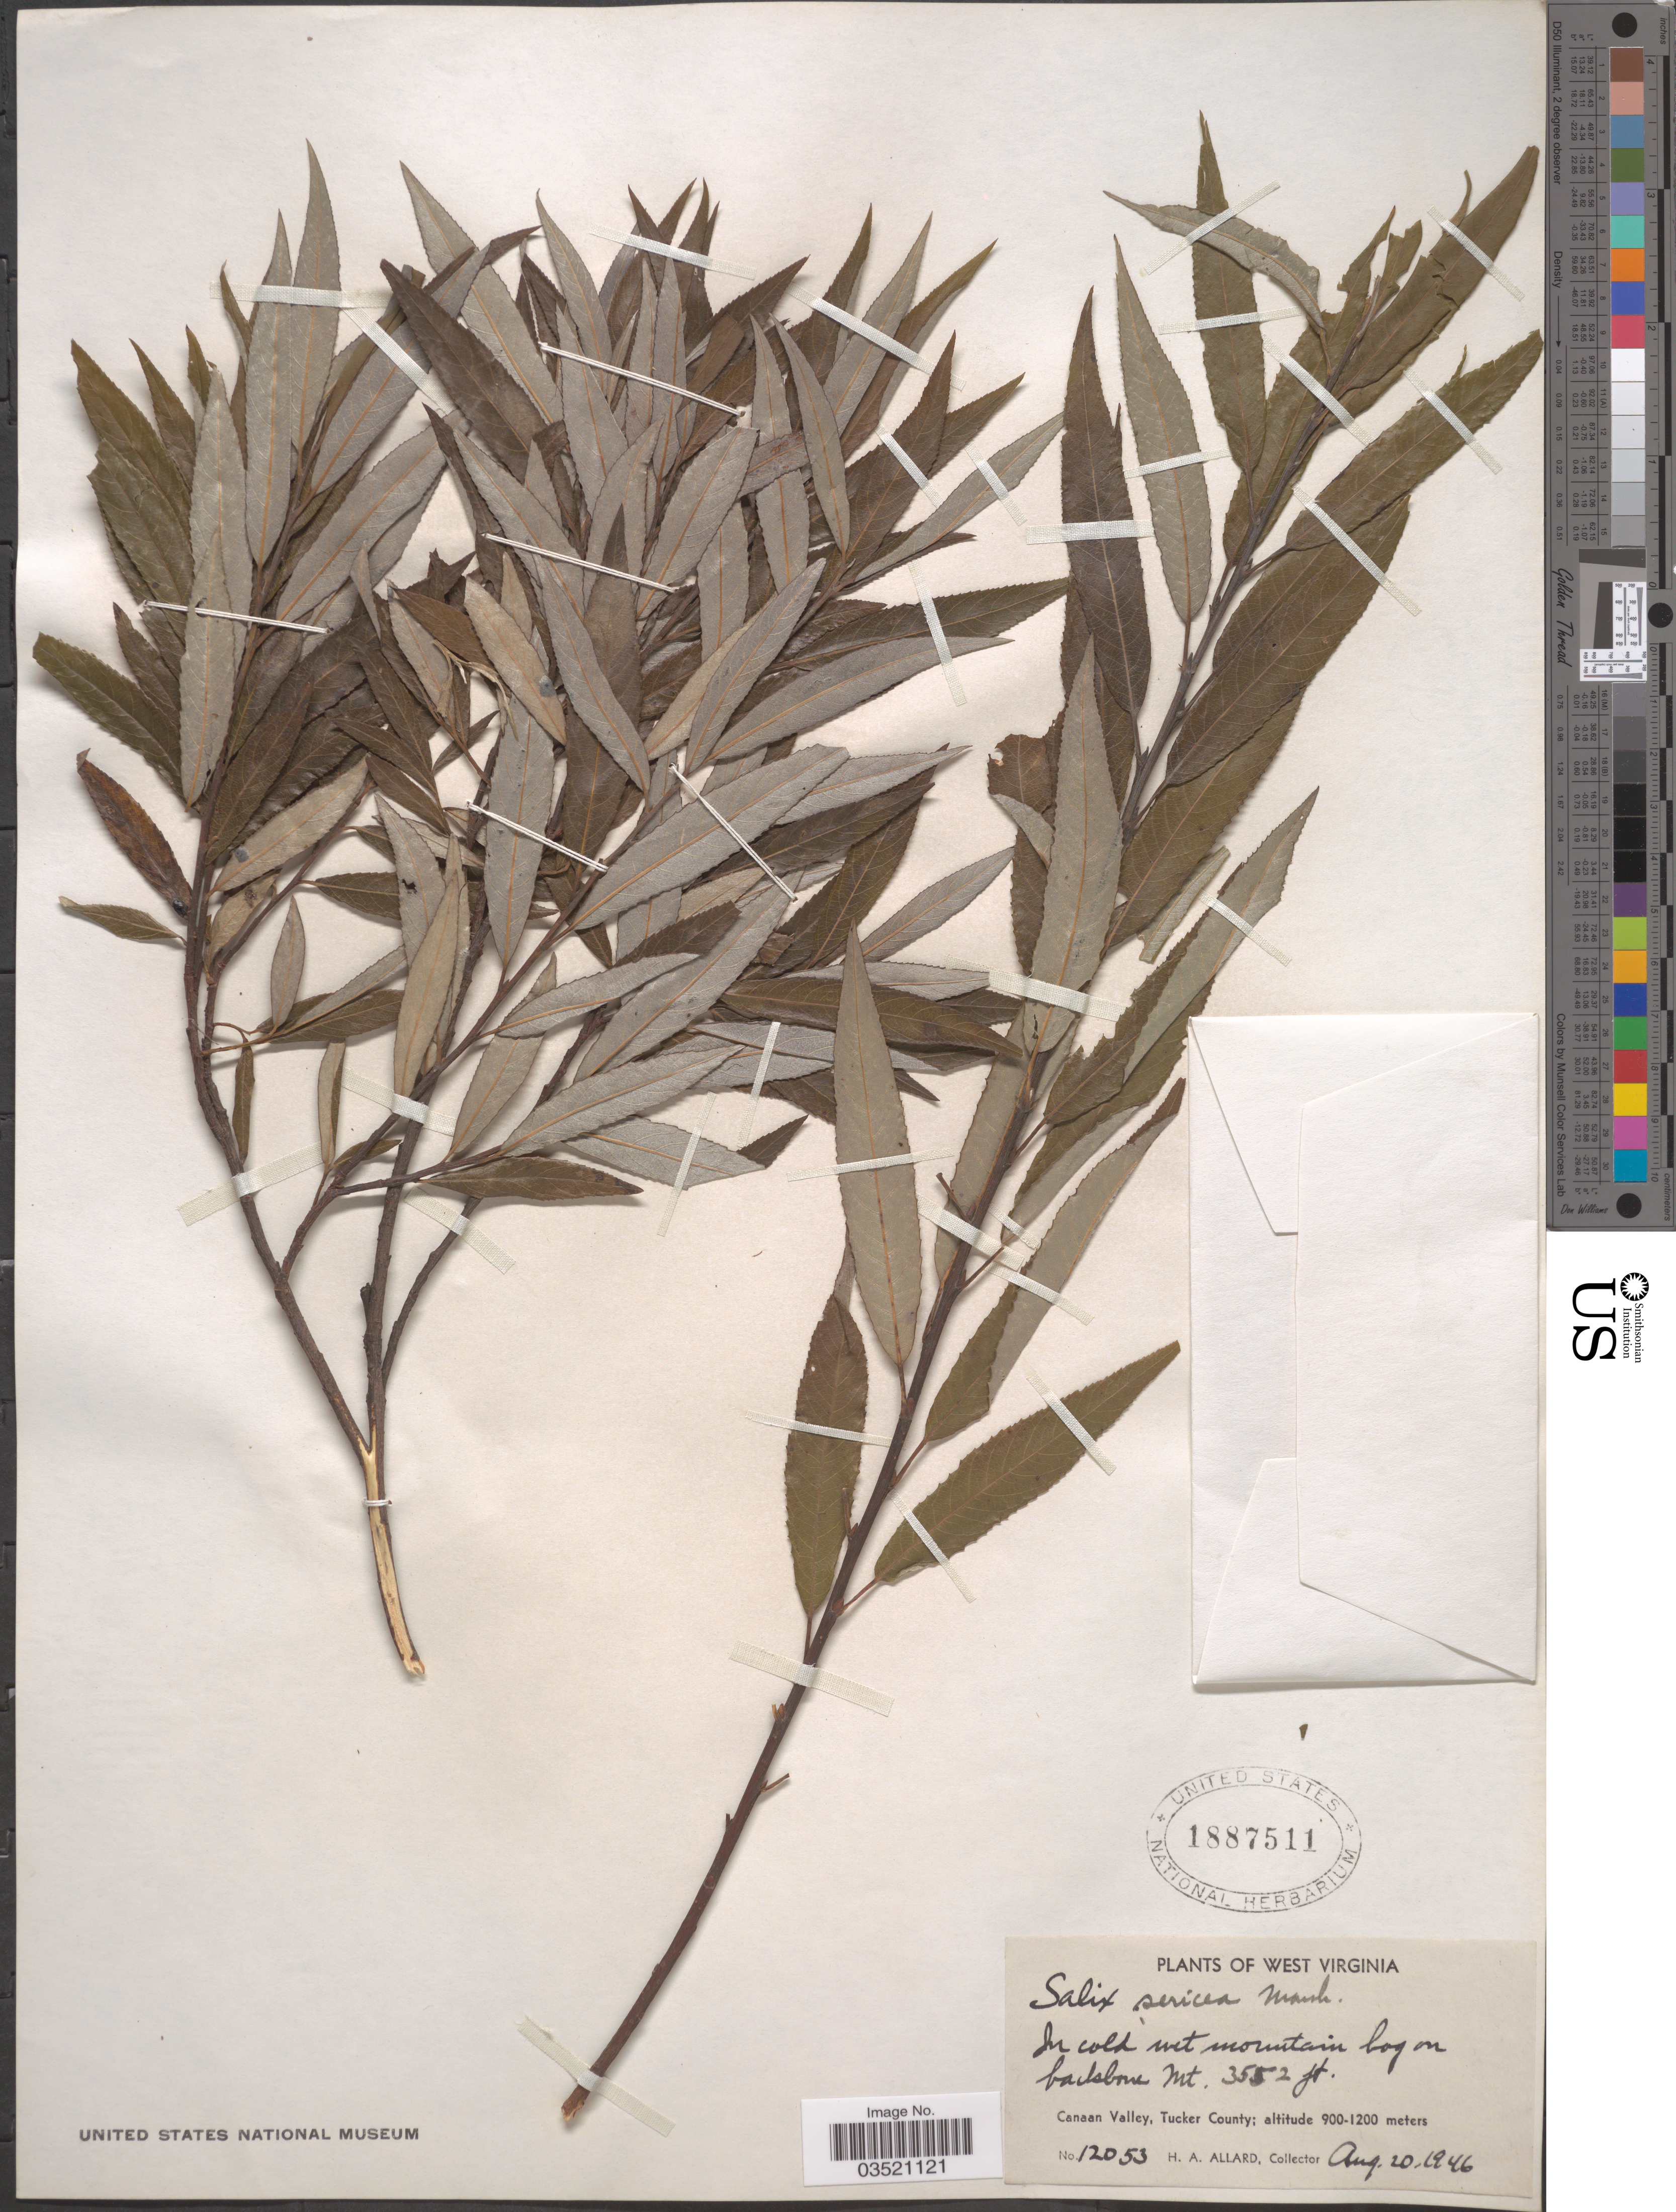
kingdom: Plantae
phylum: Tracheophyta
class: Magnoliopsida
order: Malpighiales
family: Salicaceae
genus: Salix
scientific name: Salix sericea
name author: Marshall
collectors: H. A. Allard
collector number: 12053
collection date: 1946-08-20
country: United States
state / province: West Virginia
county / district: Tucker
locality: In cold wet mountain bog on backbone Mt. Canaan Valley, Tucker County.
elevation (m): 1083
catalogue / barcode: US 1887511